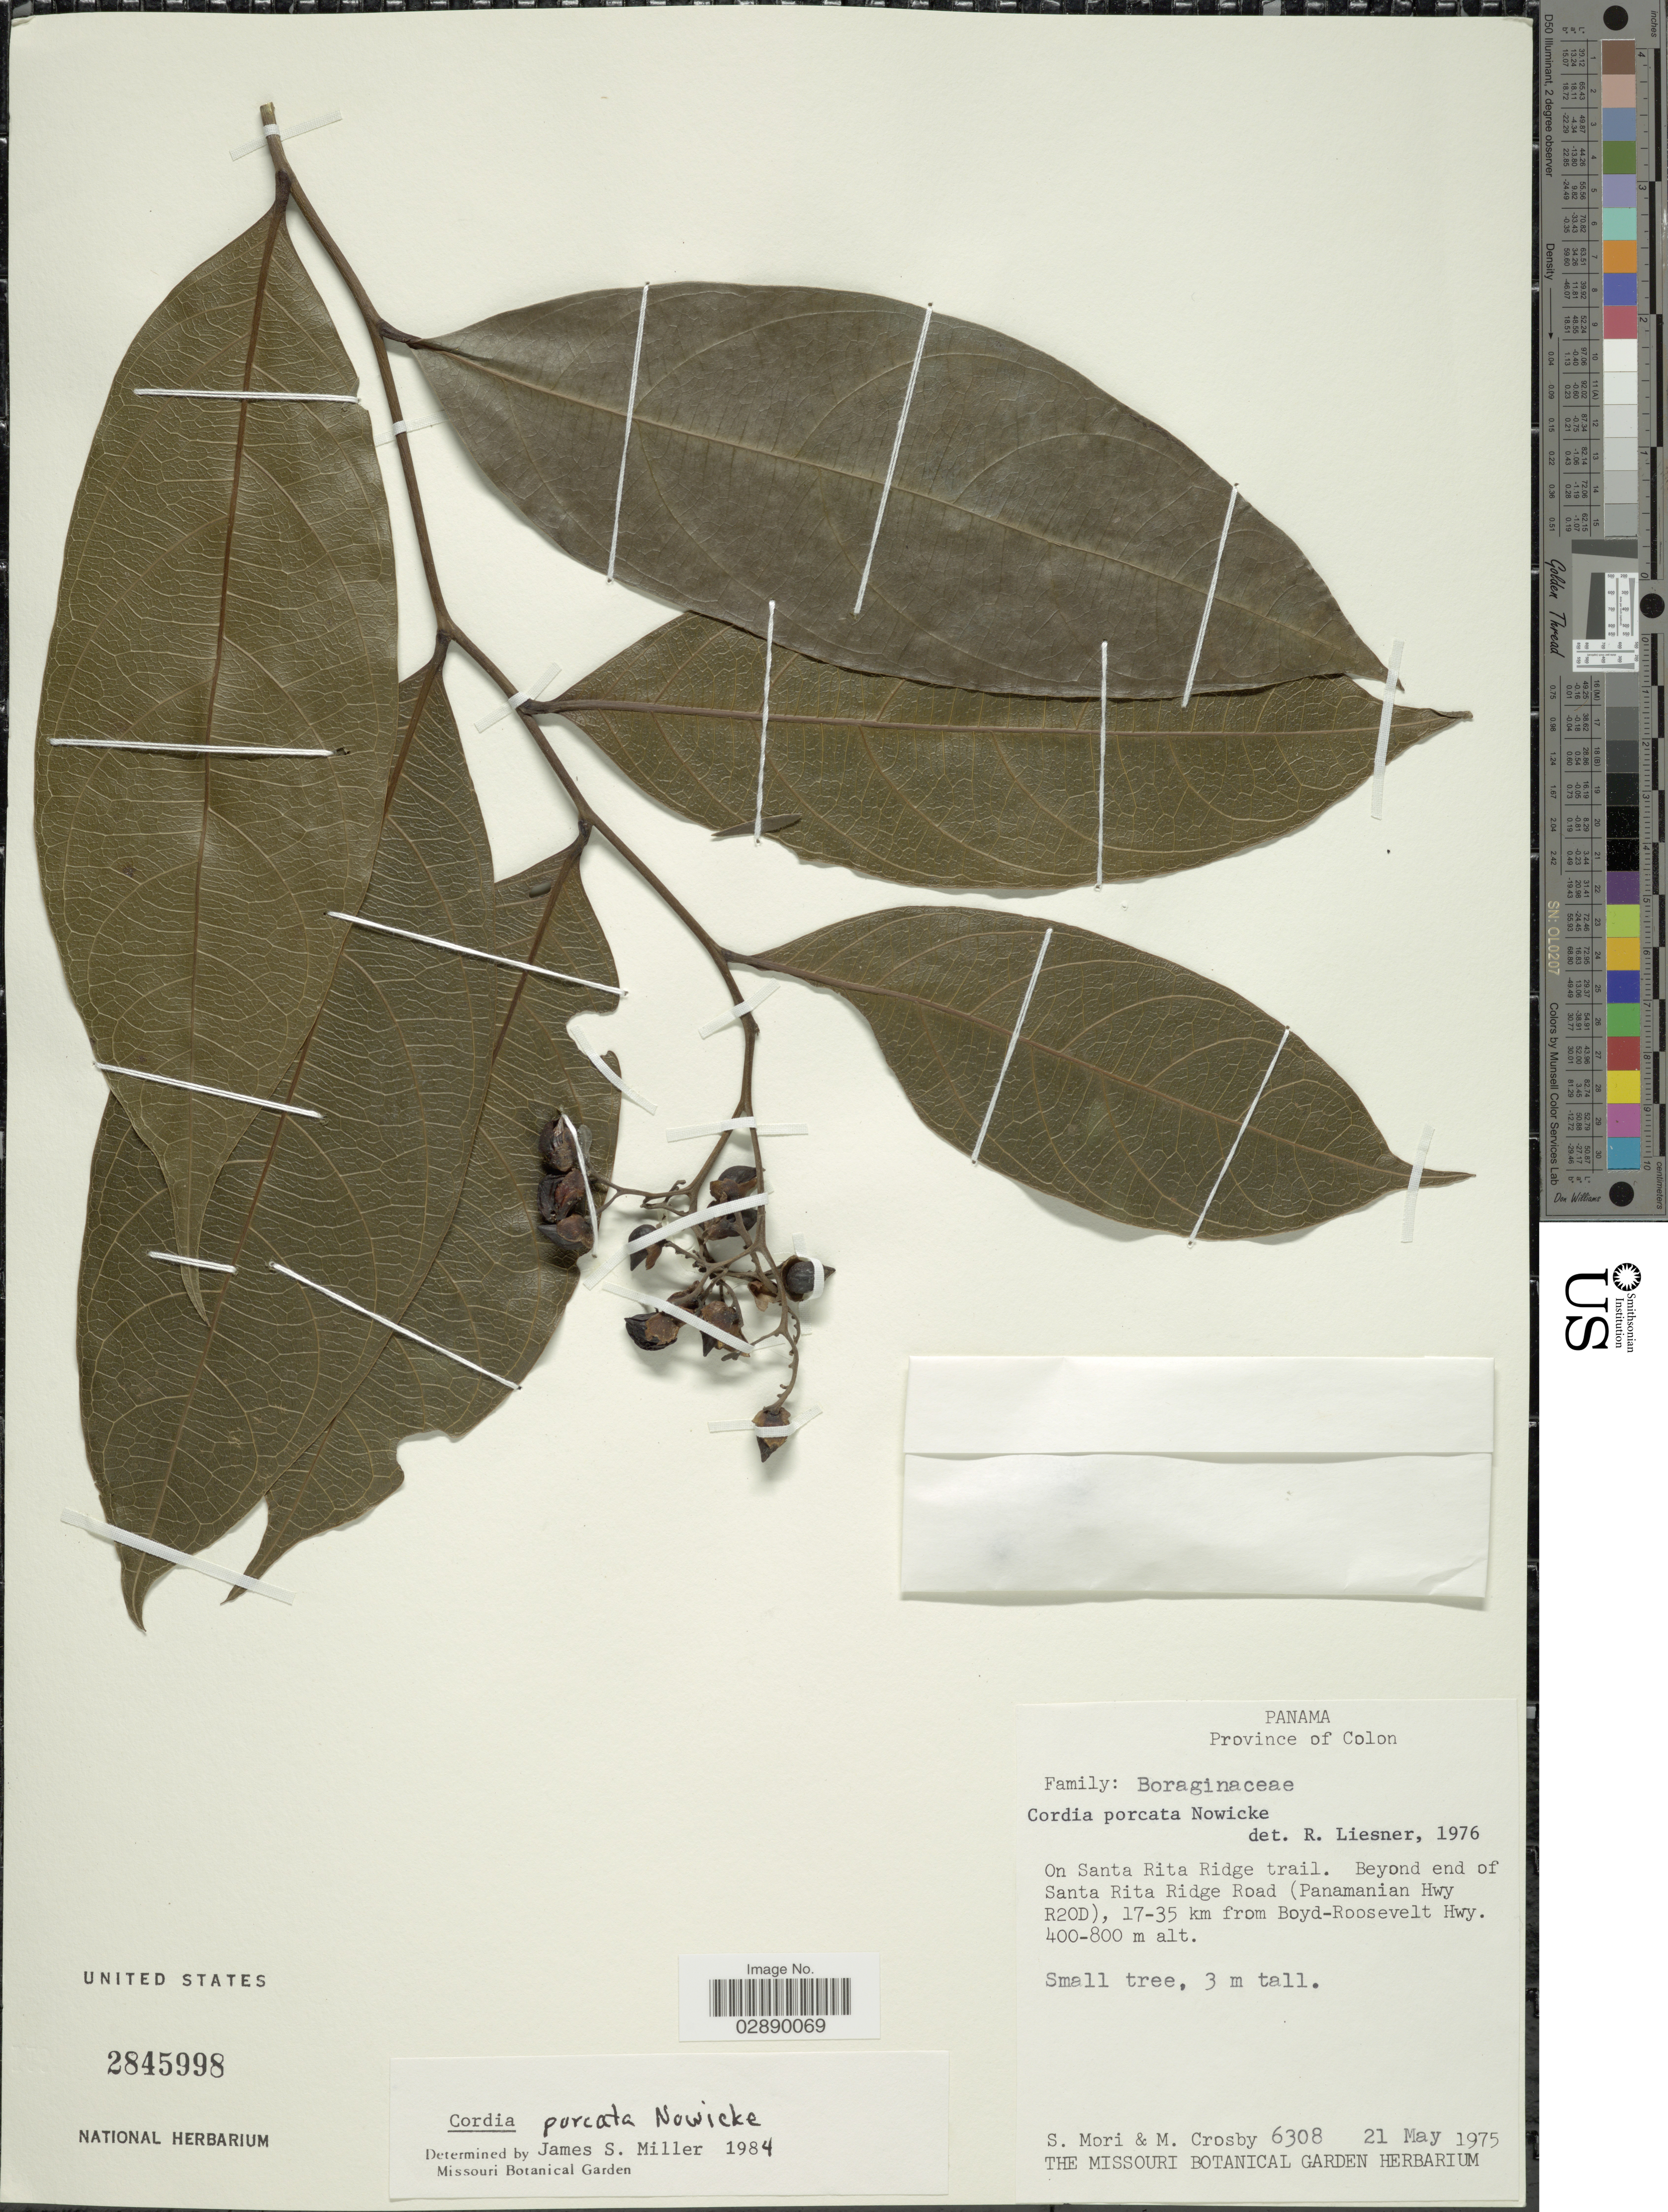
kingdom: Plantae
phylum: Tracheophyta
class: Magnoliopsida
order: Boraginales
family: Cordiaceae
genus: Cordia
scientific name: Cordia porcata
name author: Nowicke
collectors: S. Mori & M. Crosby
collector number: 6308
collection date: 1975-05-21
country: Panama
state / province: Colón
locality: Province of Colon. On Santa Rita Ridge trail. Beyond end of Santa Rita Ridge Road (Panamanian Hwy R20D), 17-35 km from Boyd-Roosevelt Hwy.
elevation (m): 400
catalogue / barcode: US 2845998